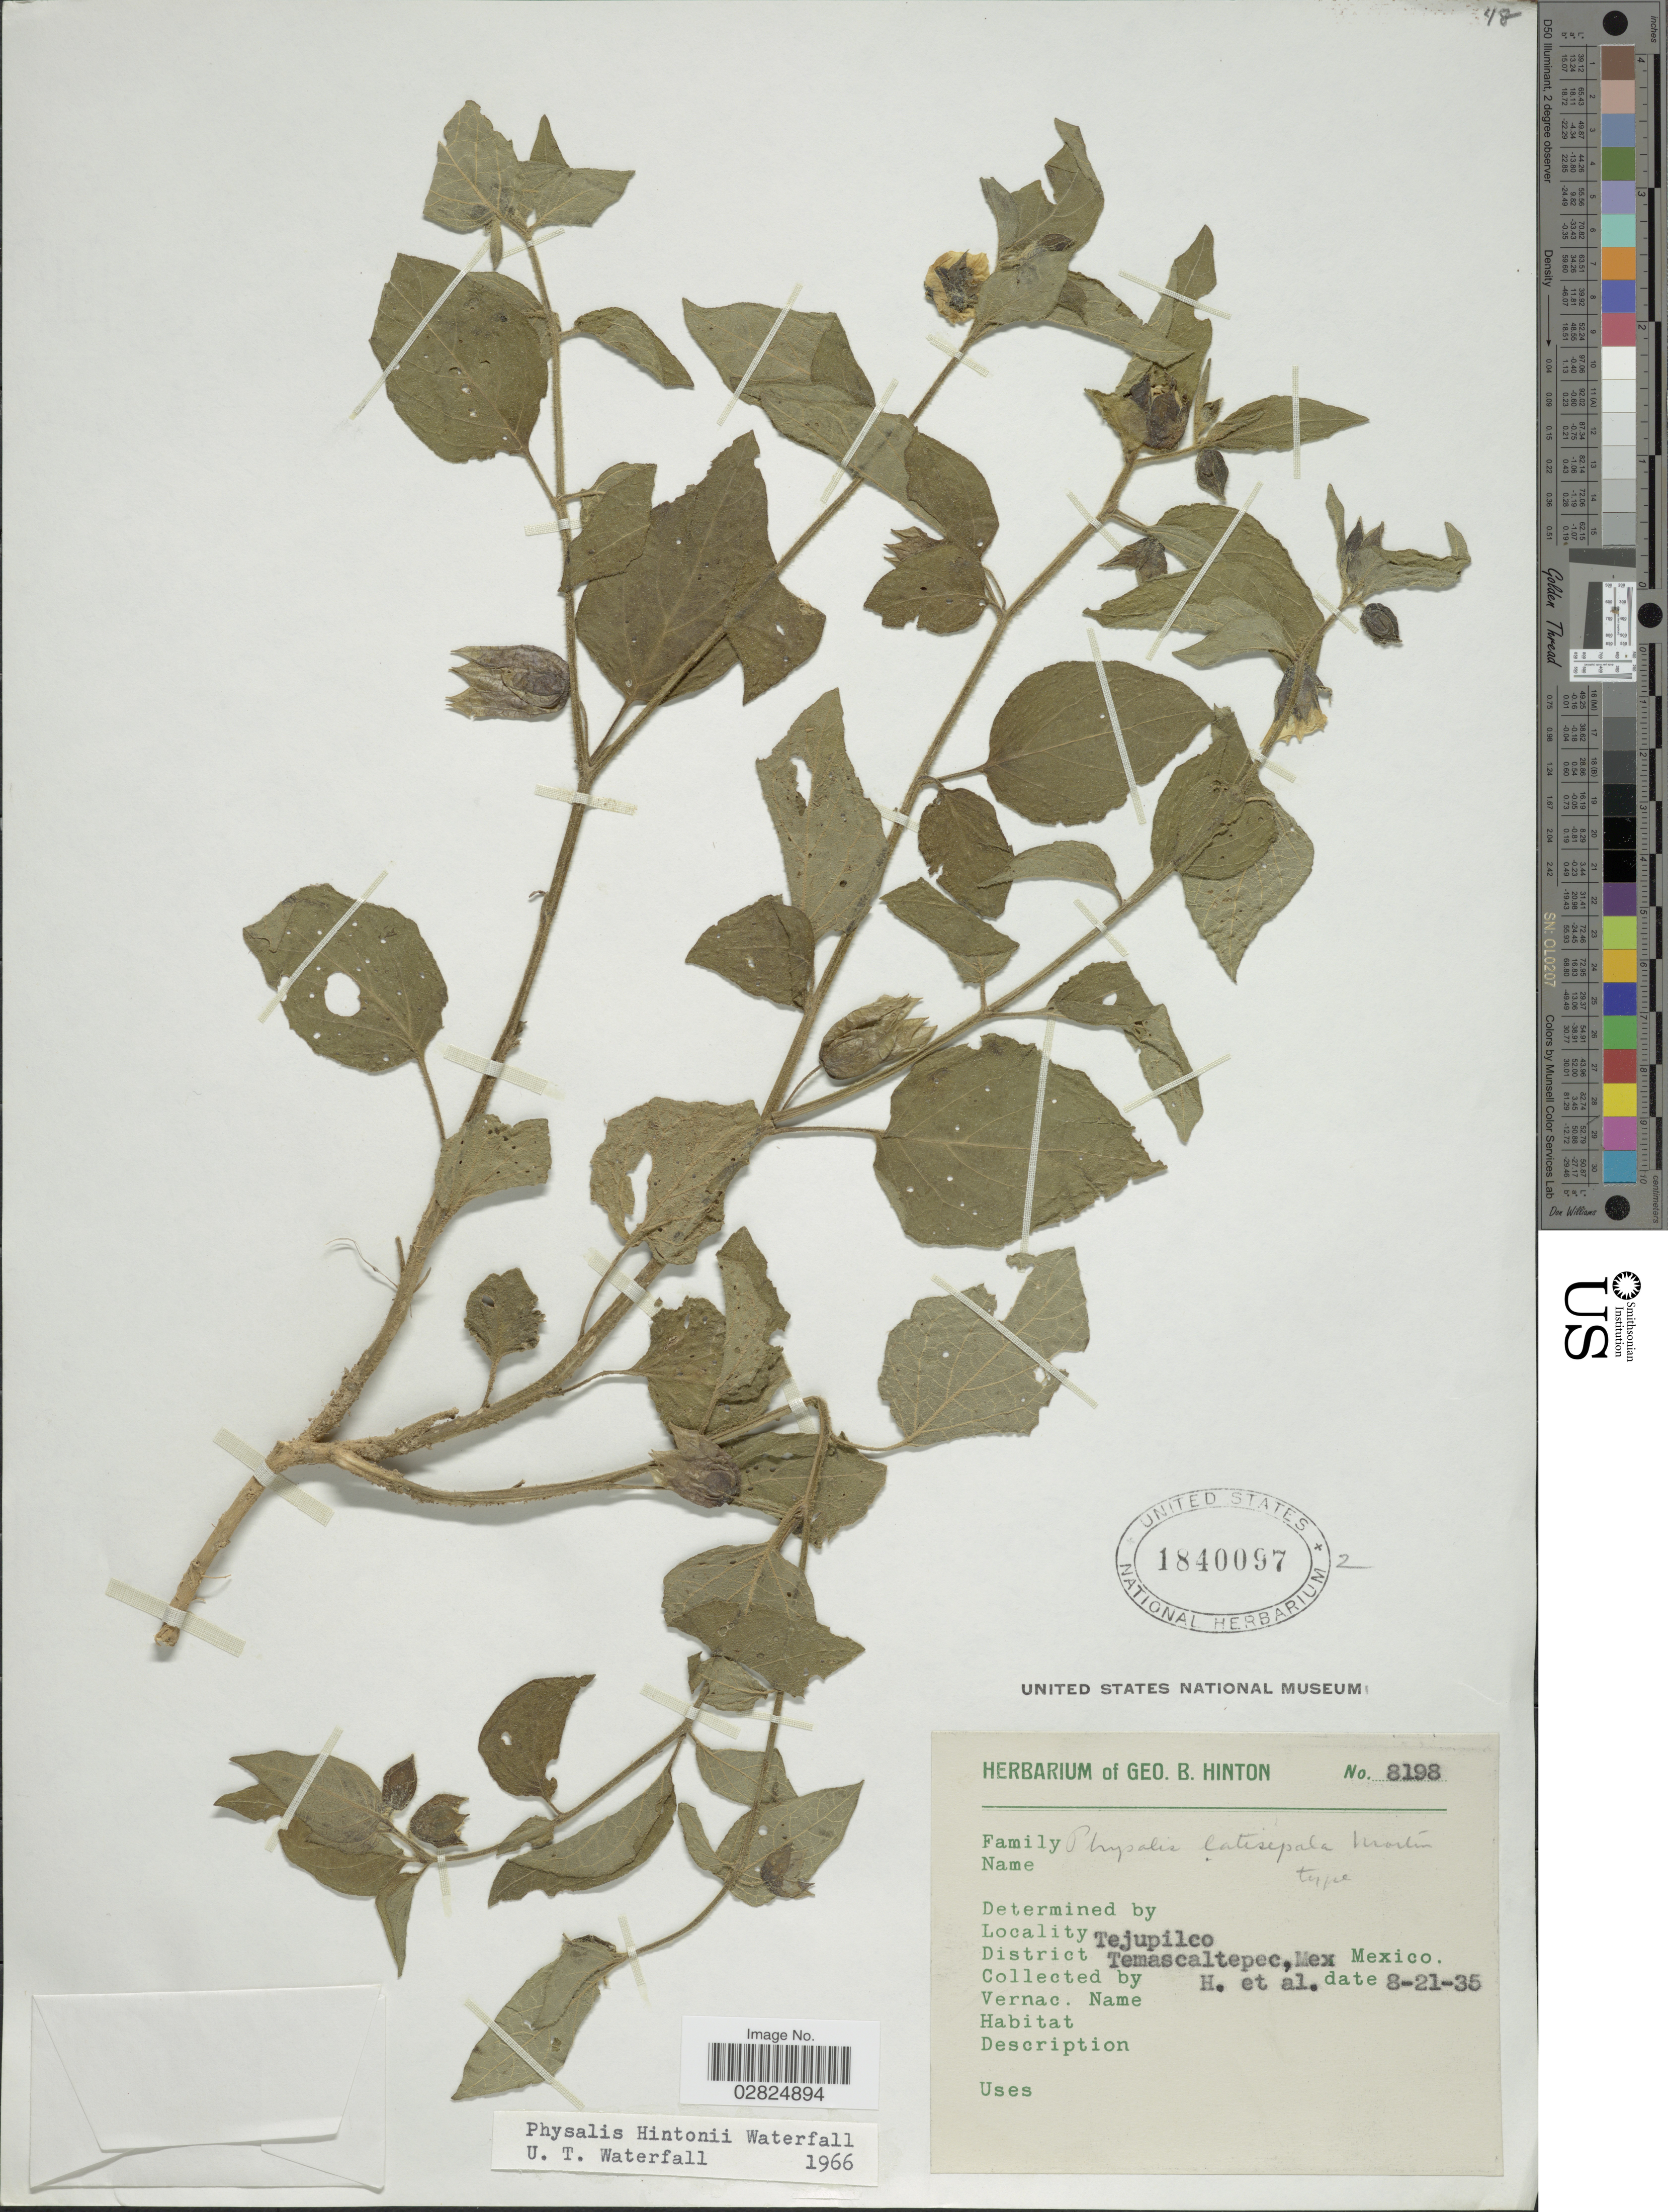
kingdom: Plantae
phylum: Tracheophyta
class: Magnoliopsida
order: Solanales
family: Solanaceae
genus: Physalis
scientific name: Physalis hintonii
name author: Waterf.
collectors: G. B. Hinton & et al.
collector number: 8198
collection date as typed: Transcribed d/m/y: 21/8/35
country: Mexico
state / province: México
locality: Tejupilco. District Temascaltepec.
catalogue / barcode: US 1840097